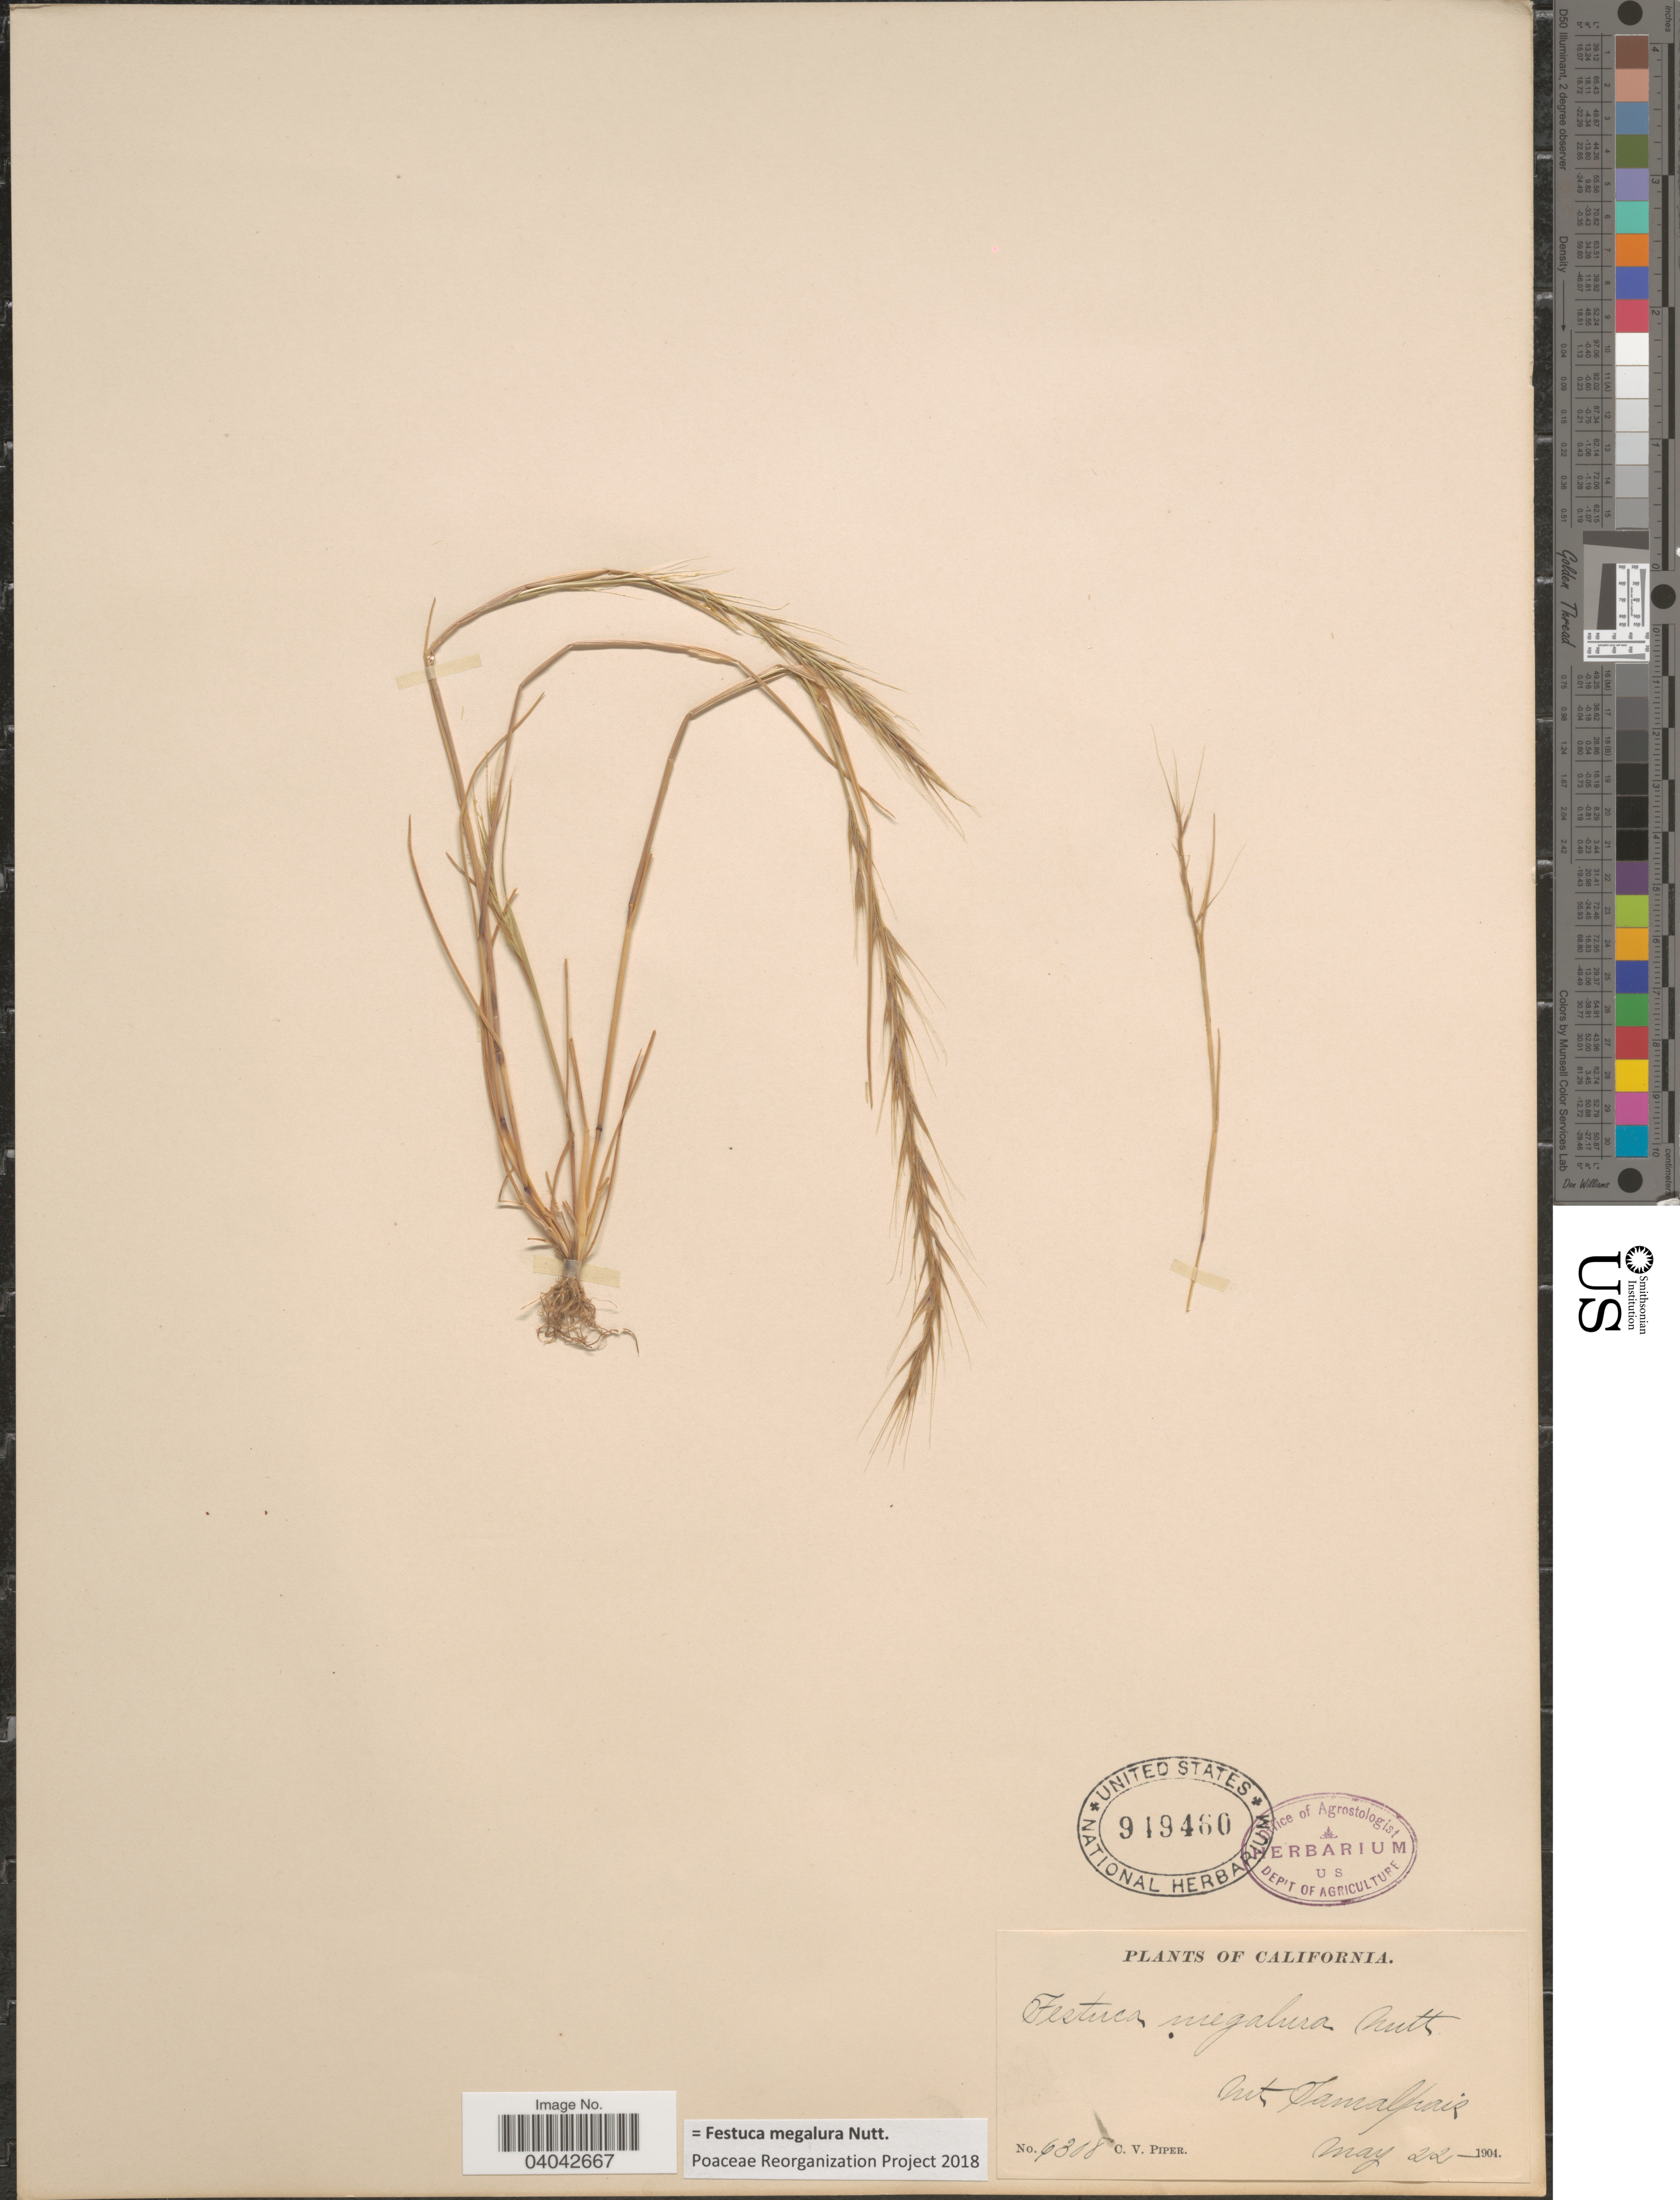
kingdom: Plantae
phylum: Tracheophyta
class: Liliopsida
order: Poales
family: Poaceae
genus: Festuca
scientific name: Festuca megalura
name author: Nutt.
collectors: C. V. Piper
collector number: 4308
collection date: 1904-05-22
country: United States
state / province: California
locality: Mt. Tamalpais.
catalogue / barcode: US 949460